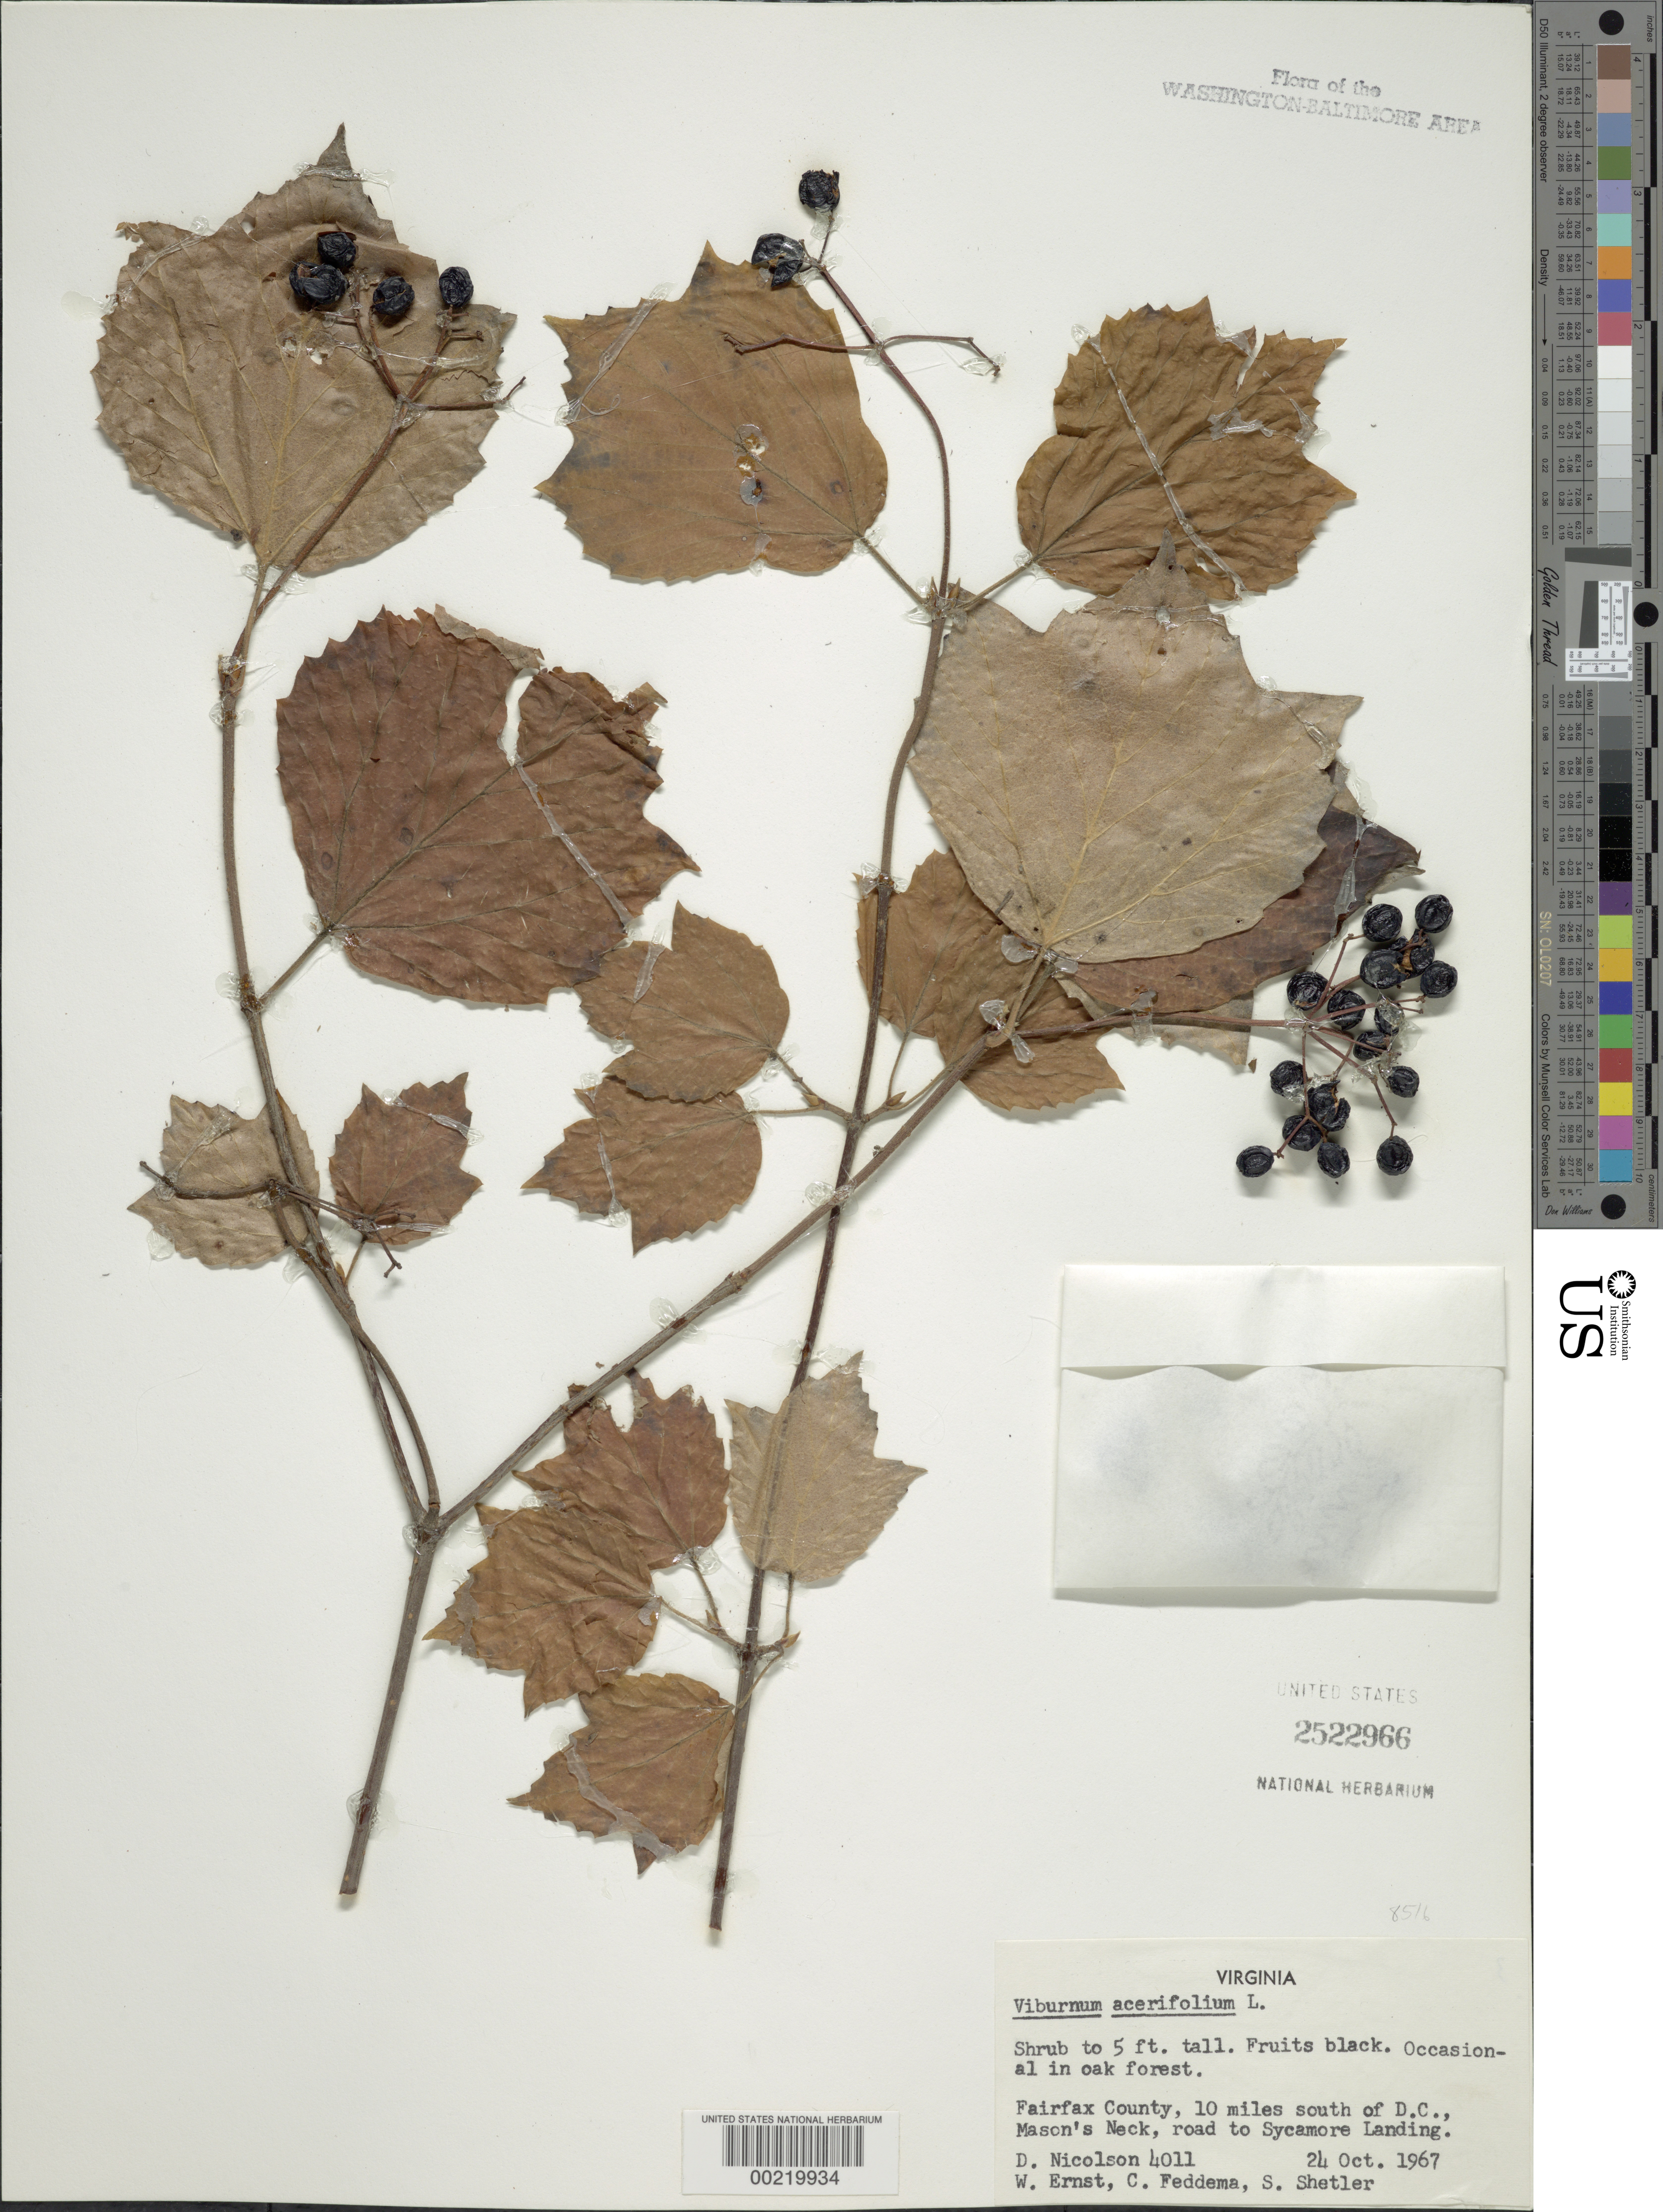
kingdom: Plantae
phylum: Tracheophyta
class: Magnoliopsida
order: Dipsacales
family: Viburnaceae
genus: Viburnum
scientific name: Viburnum acerifolium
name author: L.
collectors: D. H. Nicolson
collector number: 4011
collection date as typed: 24 Oct 1967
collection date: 1967-10-24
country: United States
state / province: Virginia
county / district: Fairfax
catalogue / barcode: US 2522966